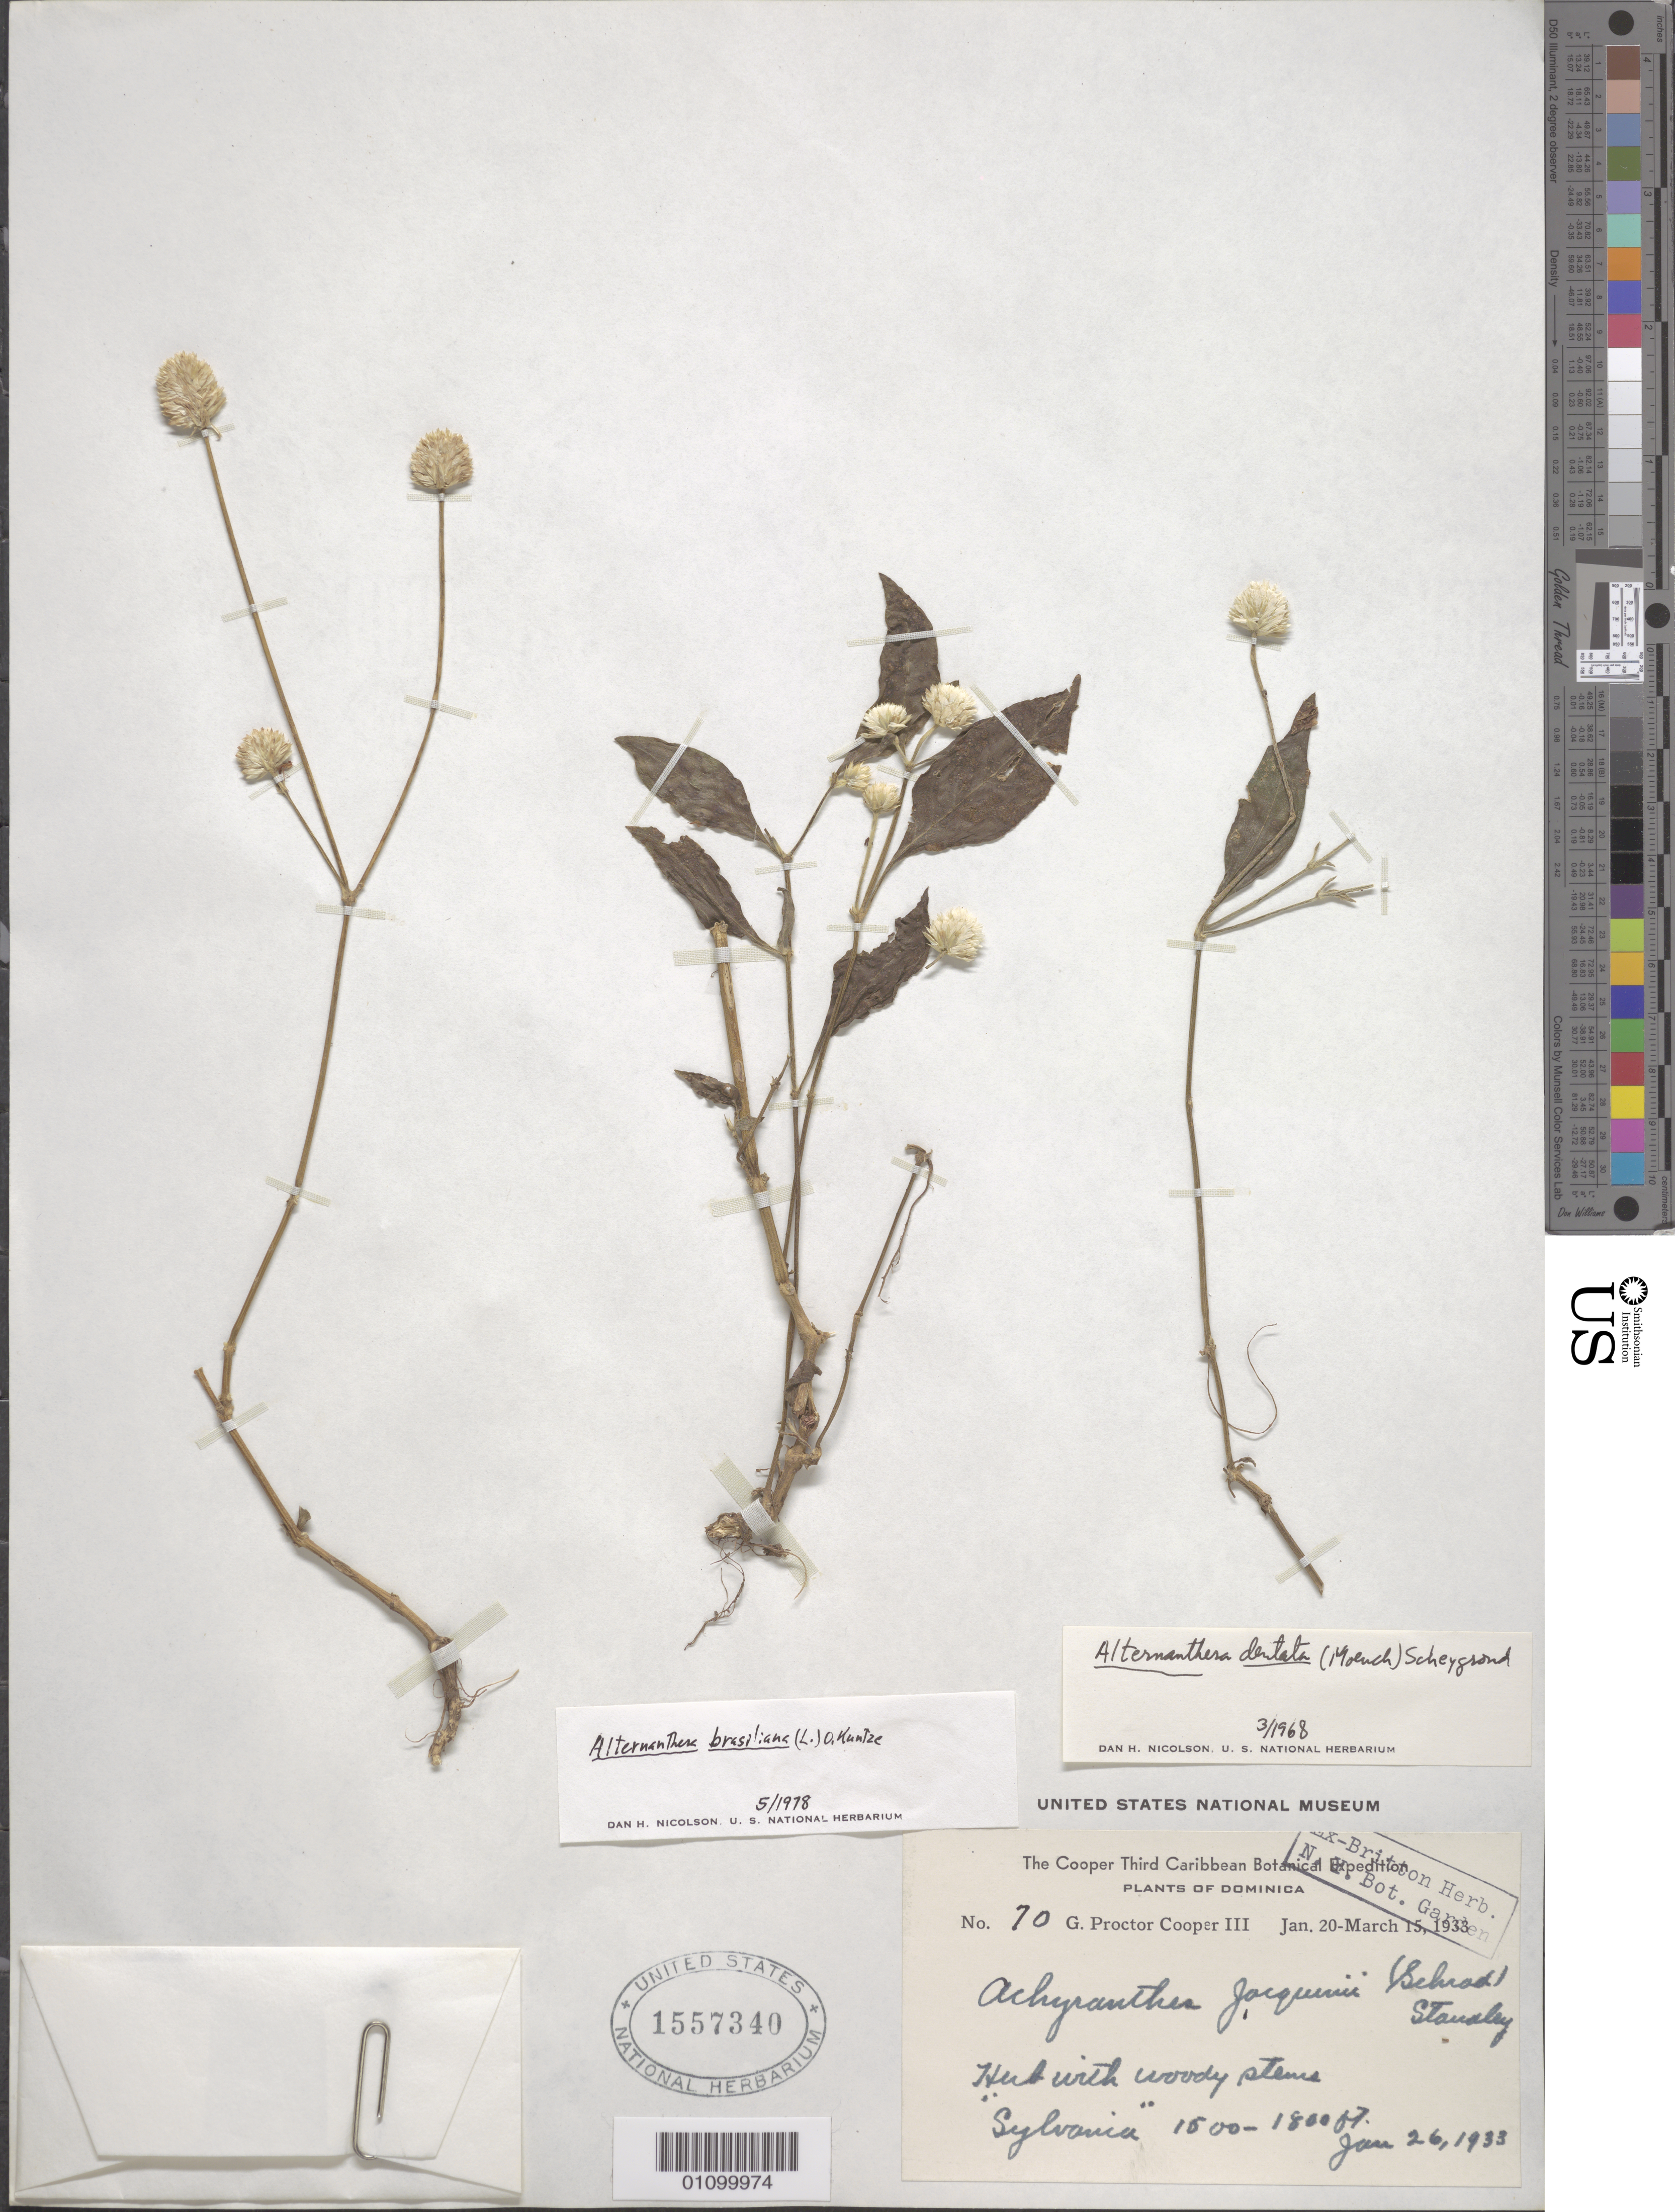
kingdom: Plantae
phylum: Tracheophyta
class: Magnoliopsida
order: Caryophyllales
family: Amaranthaceae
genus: Alternanthera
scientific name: Alternanthera brasiliana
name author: (L.) Kuntze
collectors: G. Cooper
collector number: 70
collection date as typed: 26 Jan 1933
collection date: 1933-01-26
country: Dominica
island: Dominica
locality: Sylvania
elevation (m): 457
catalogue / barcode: US 1557340